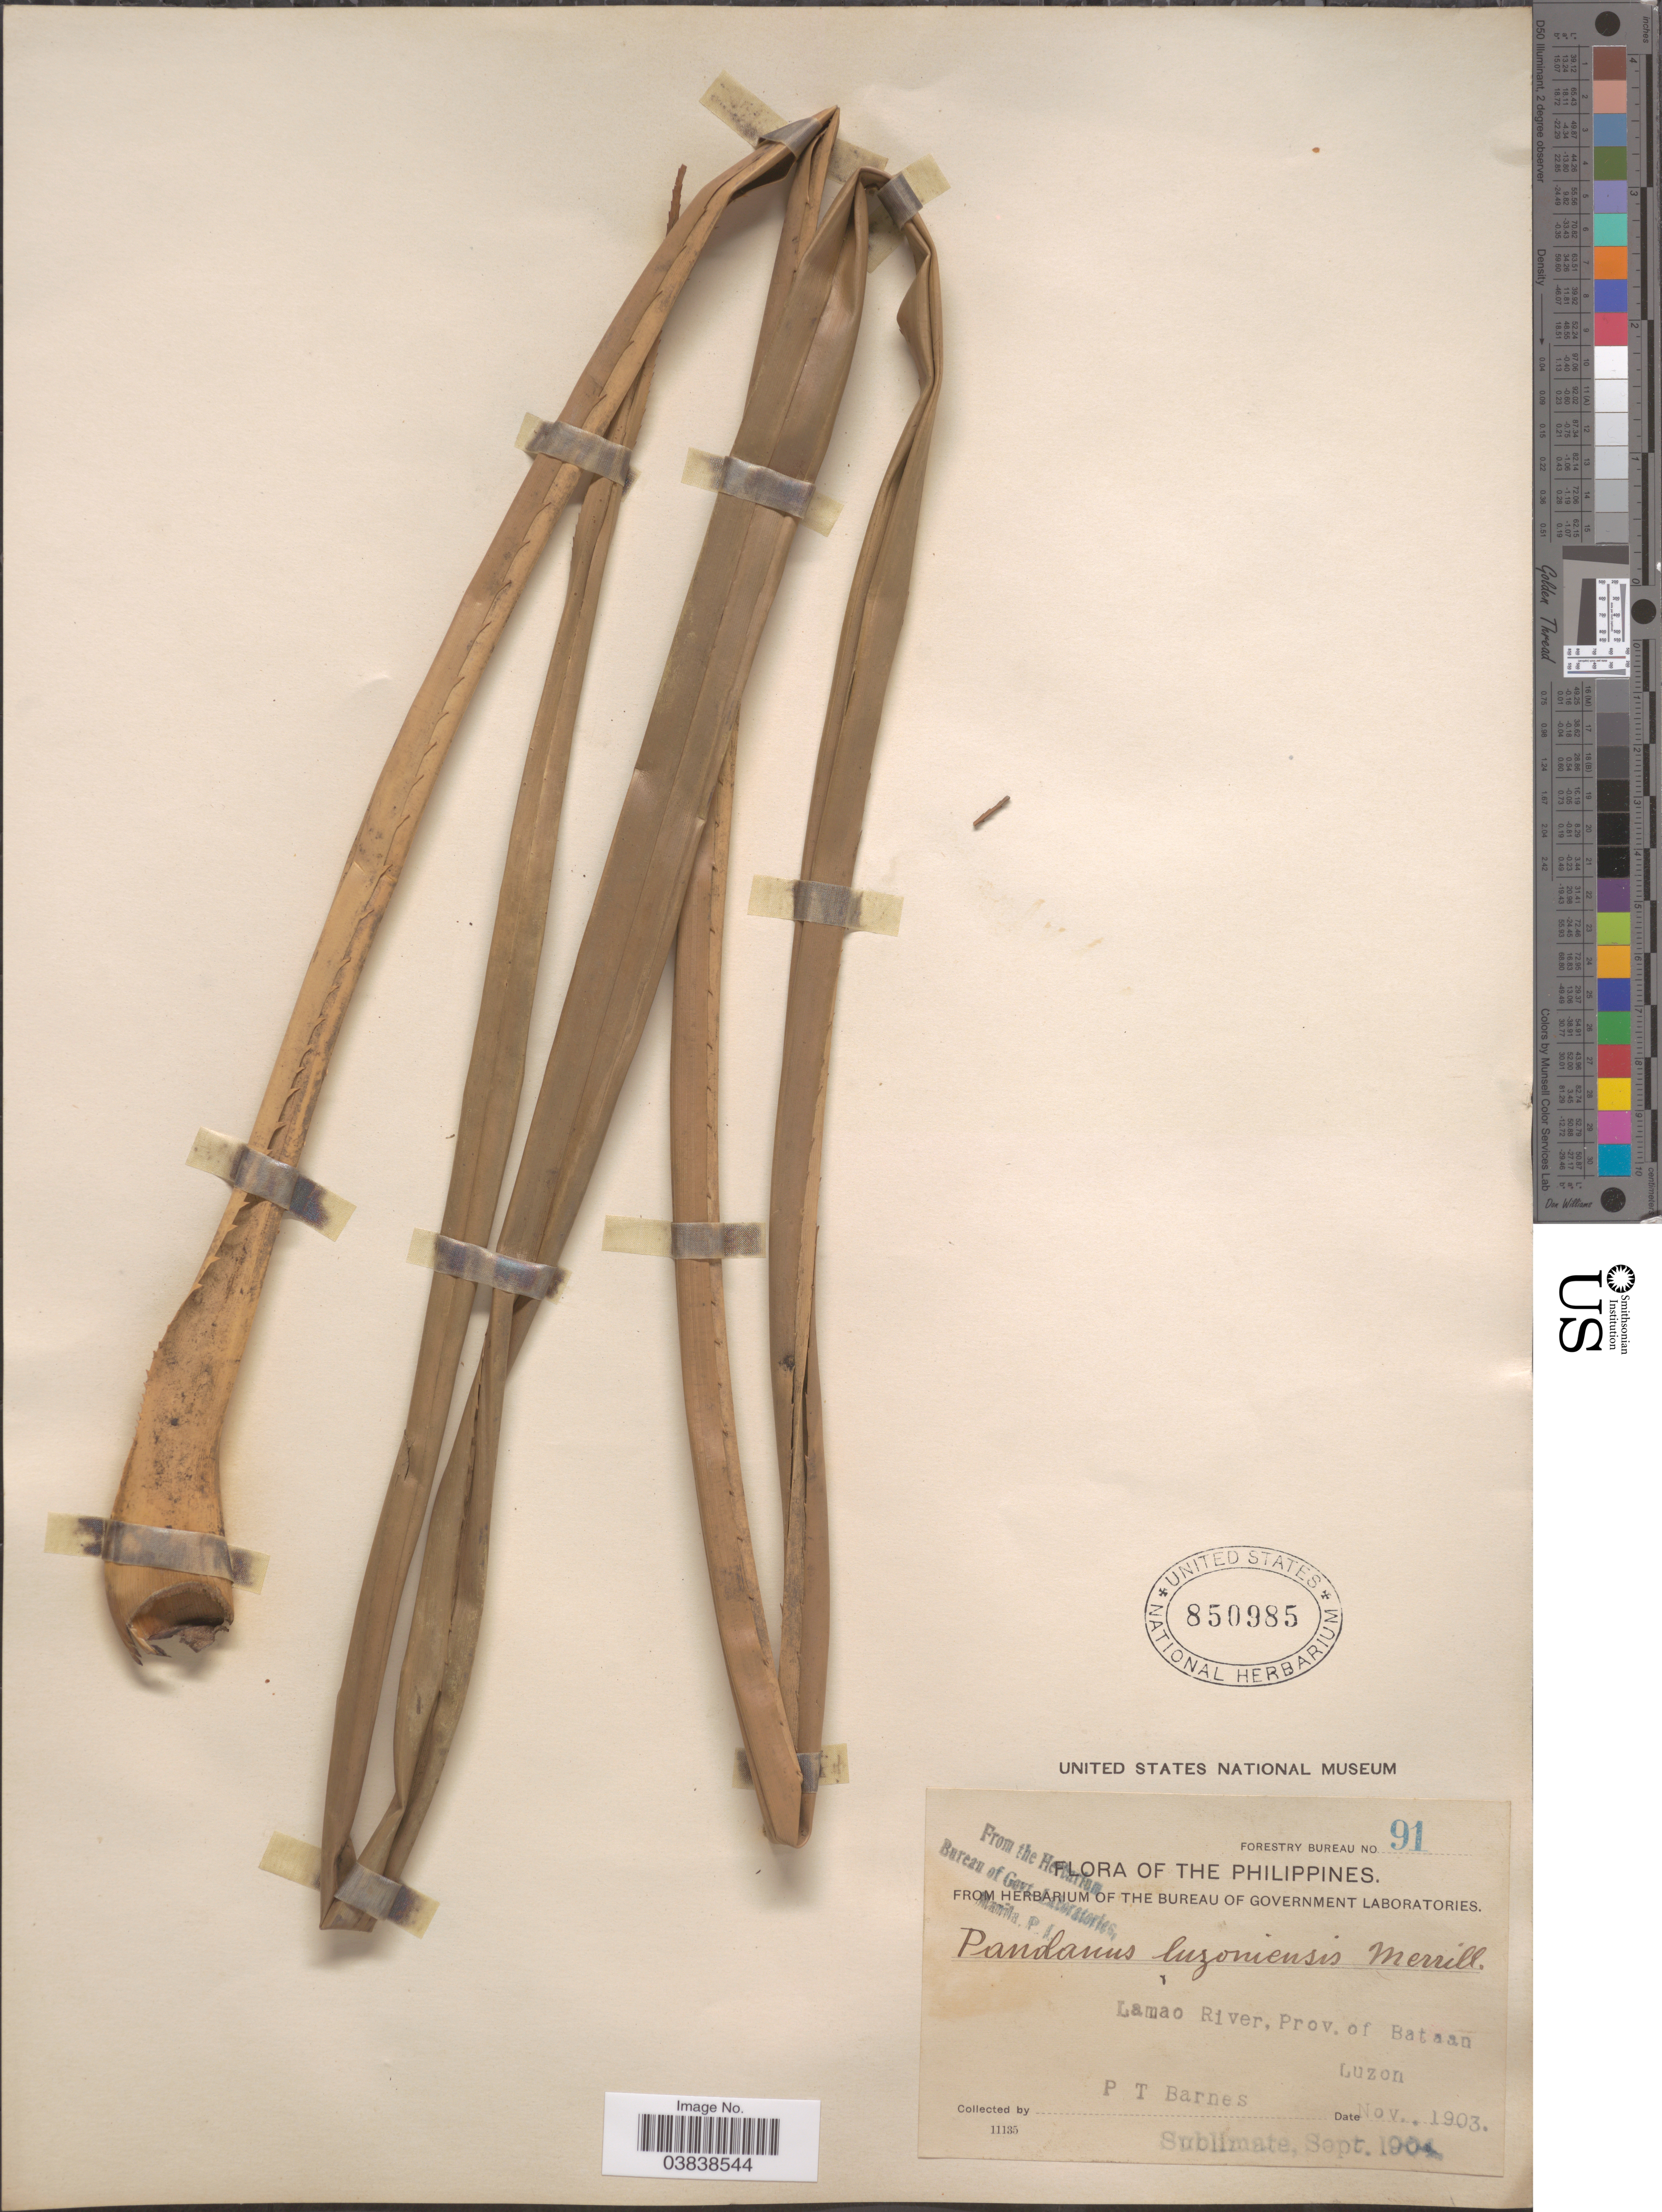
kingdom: Plantae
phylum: Tracheophyta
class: Liliopsida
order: Pandanales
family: Pandanaceae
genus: Pandanus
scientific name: Pandanus luzonensis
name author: Merr.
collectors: P. Barnes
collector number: Forestry Bureau 91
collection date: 1903-11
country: Philippines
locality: Lamao River, Prov. of Bataan, Luzon.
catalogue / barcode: US 850985